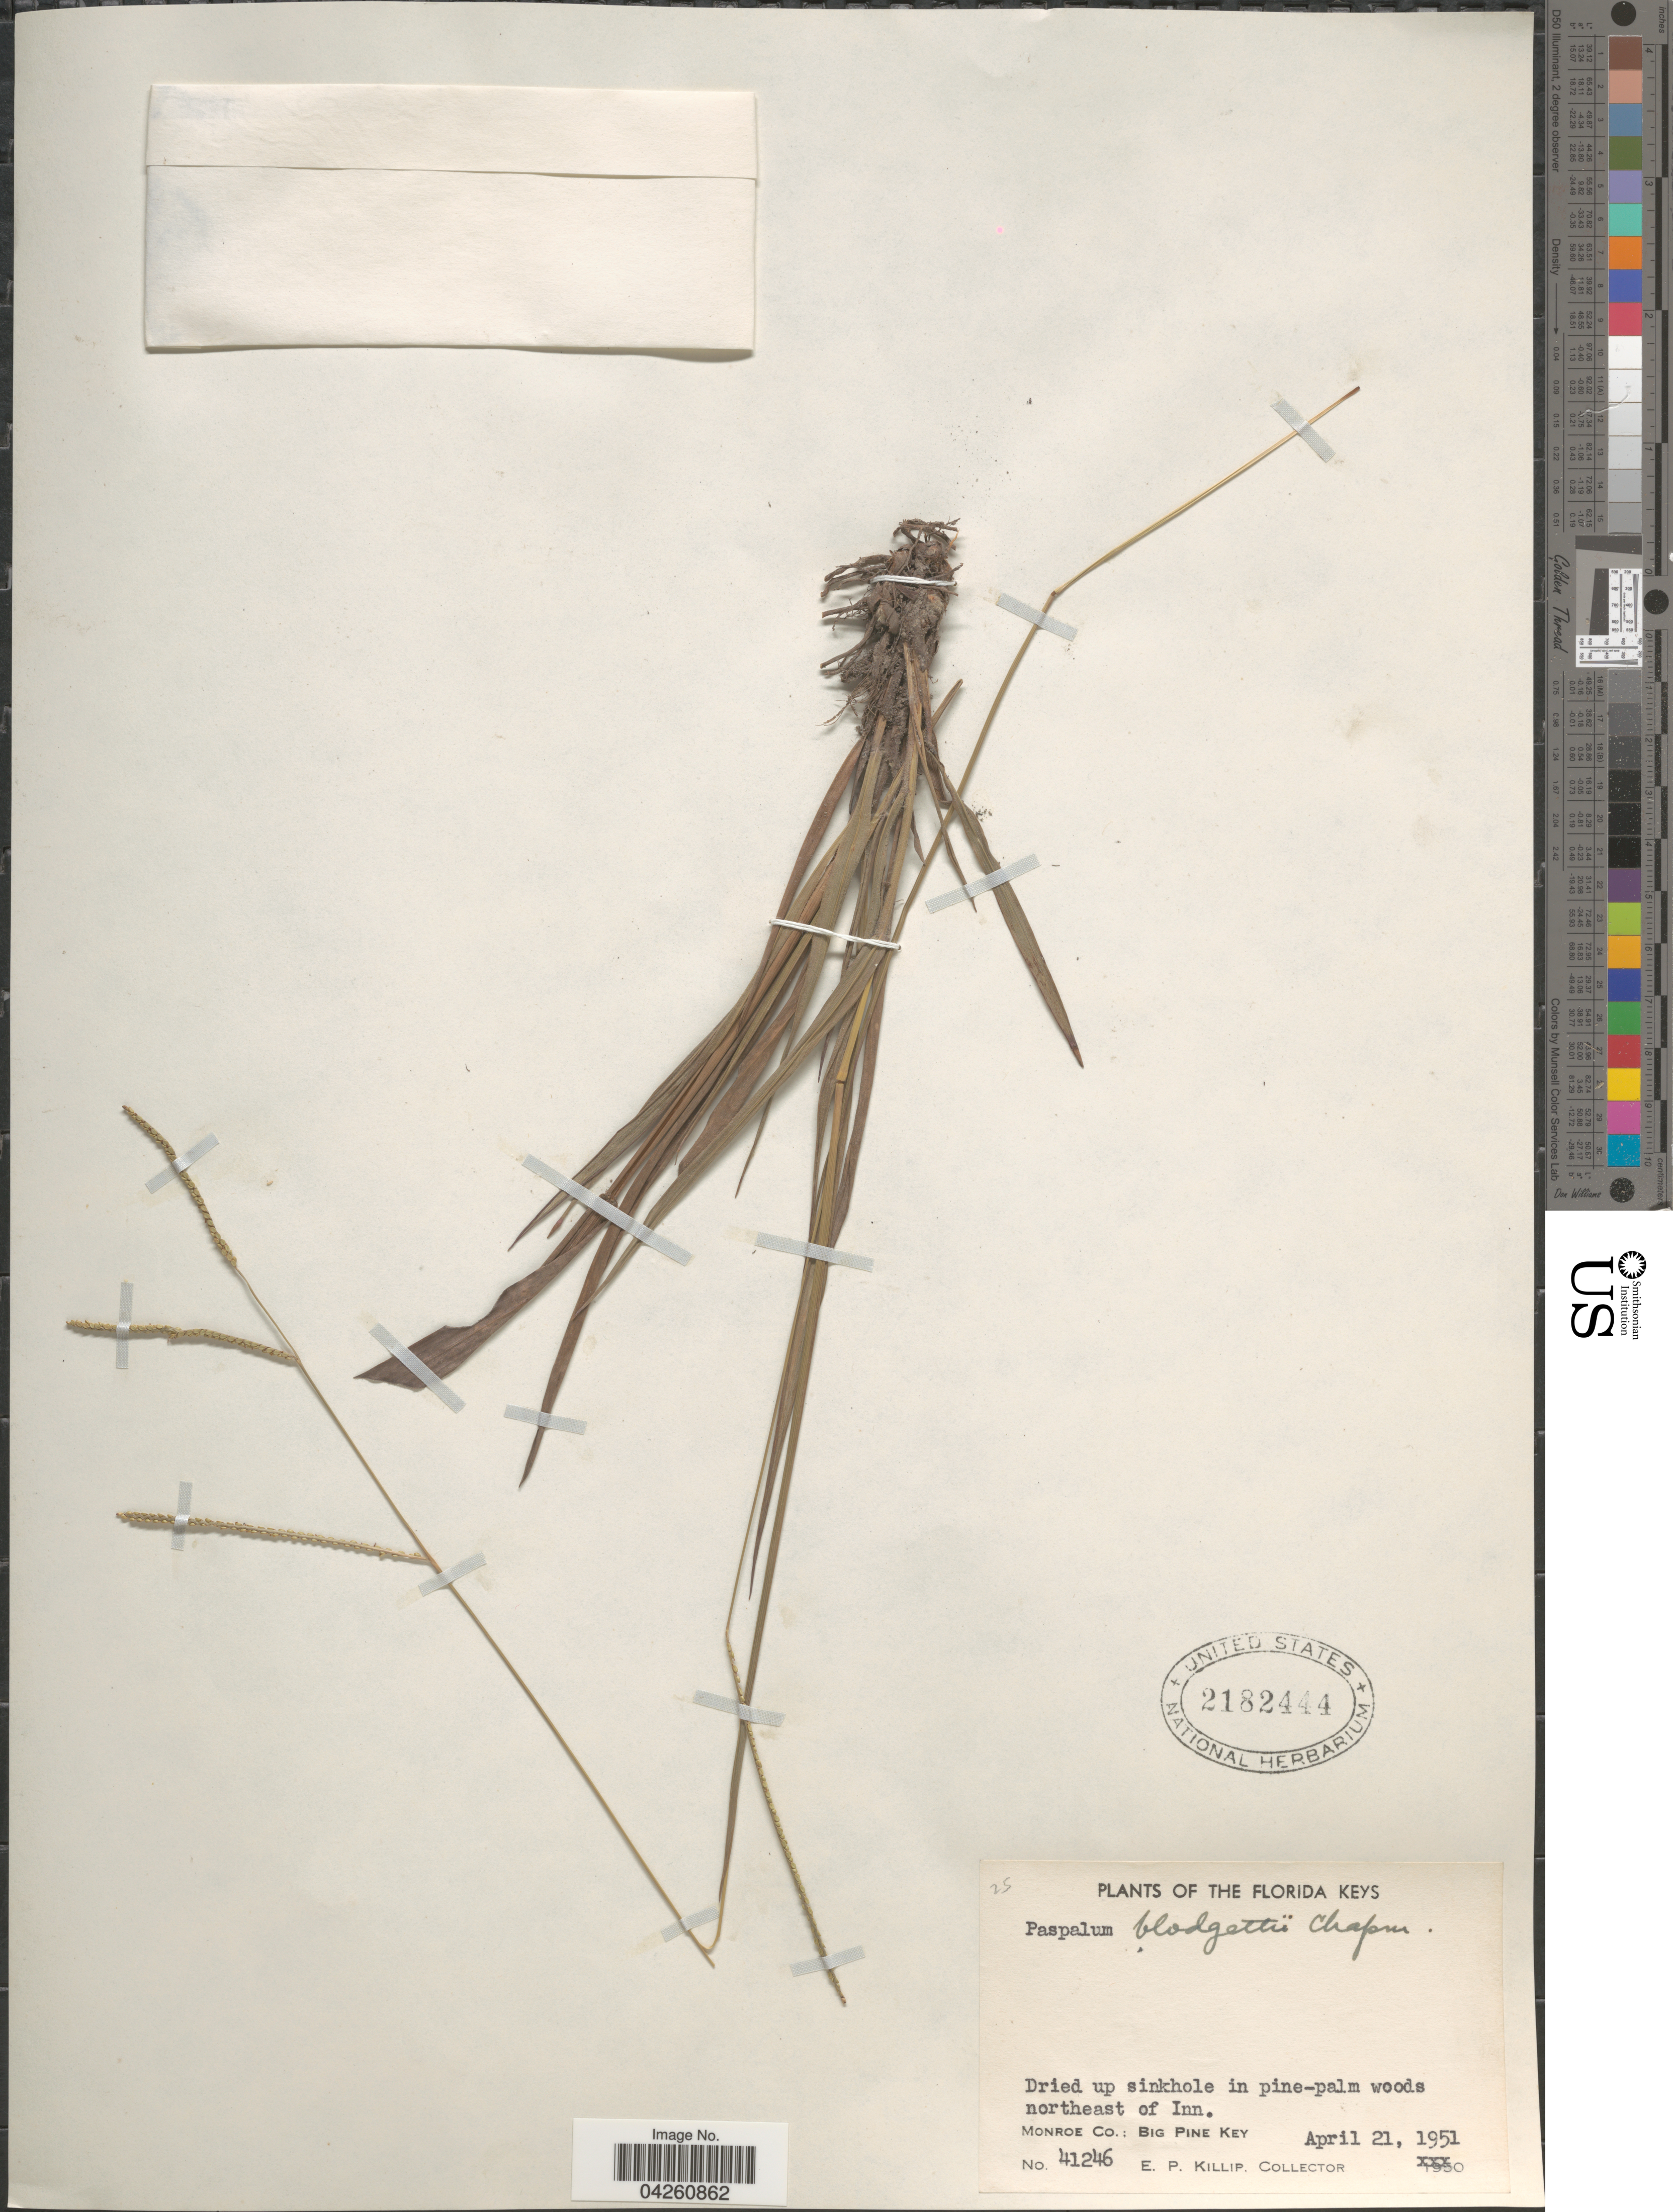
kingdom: Plantae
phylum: Tracheophyta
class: Liliopsida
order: Poales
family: Poaceae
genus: Paspalum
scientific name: Paspalum blodgettii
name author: Chapm.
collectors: E. P. Killip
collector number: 41246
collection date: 1951-04-21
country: United States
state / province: Florida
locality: Florida Keys. Dried up sinkhole in pine-palm woods northeast of Inn. Monroe Co.: Big Pine Key.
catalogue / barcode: US 2182444